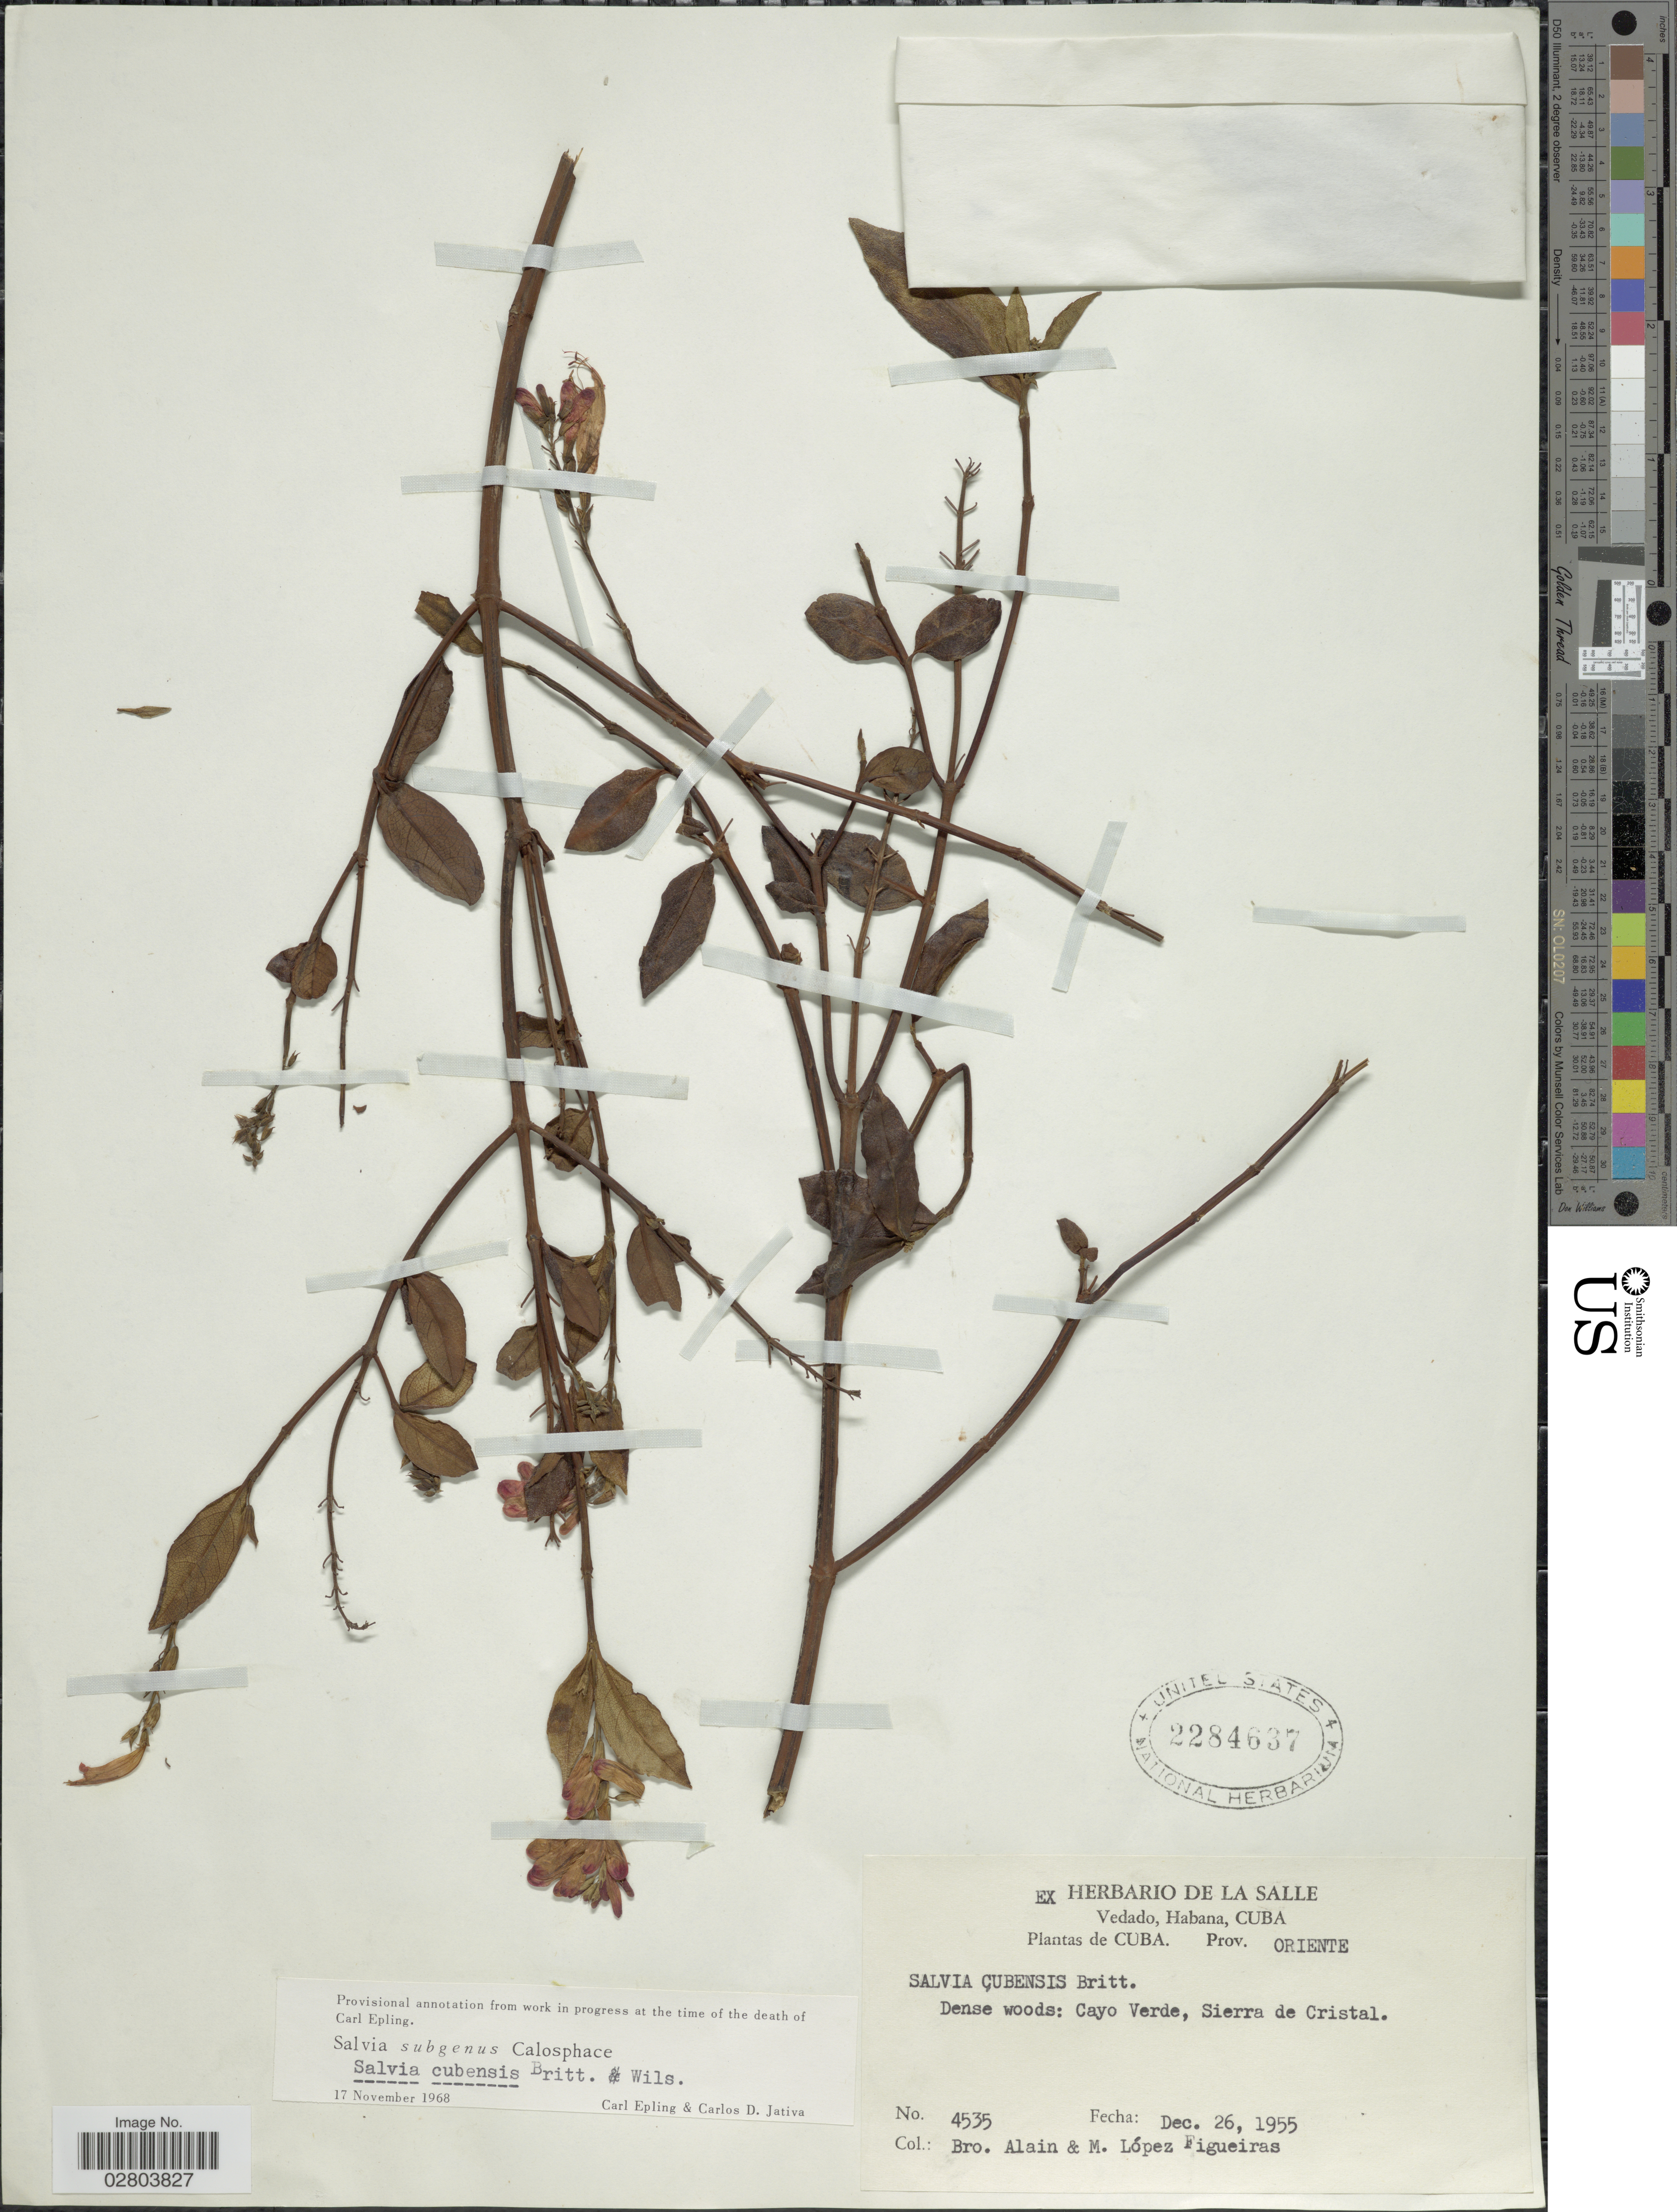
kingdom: Plantae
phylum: Tracheophyta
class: Magnoliopsida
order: Lamiales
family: Lamiaceae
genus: Salvia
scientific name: Salvia cubensis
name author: Britton & P. Wilson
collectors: A. H. Liogier & M. López Figueiras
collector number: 4535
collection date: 1955-12-26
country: Cuba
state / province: Oriente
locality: Dense woods: Cayo Verde, Sierra de Cristal.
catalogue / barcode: US 2284637